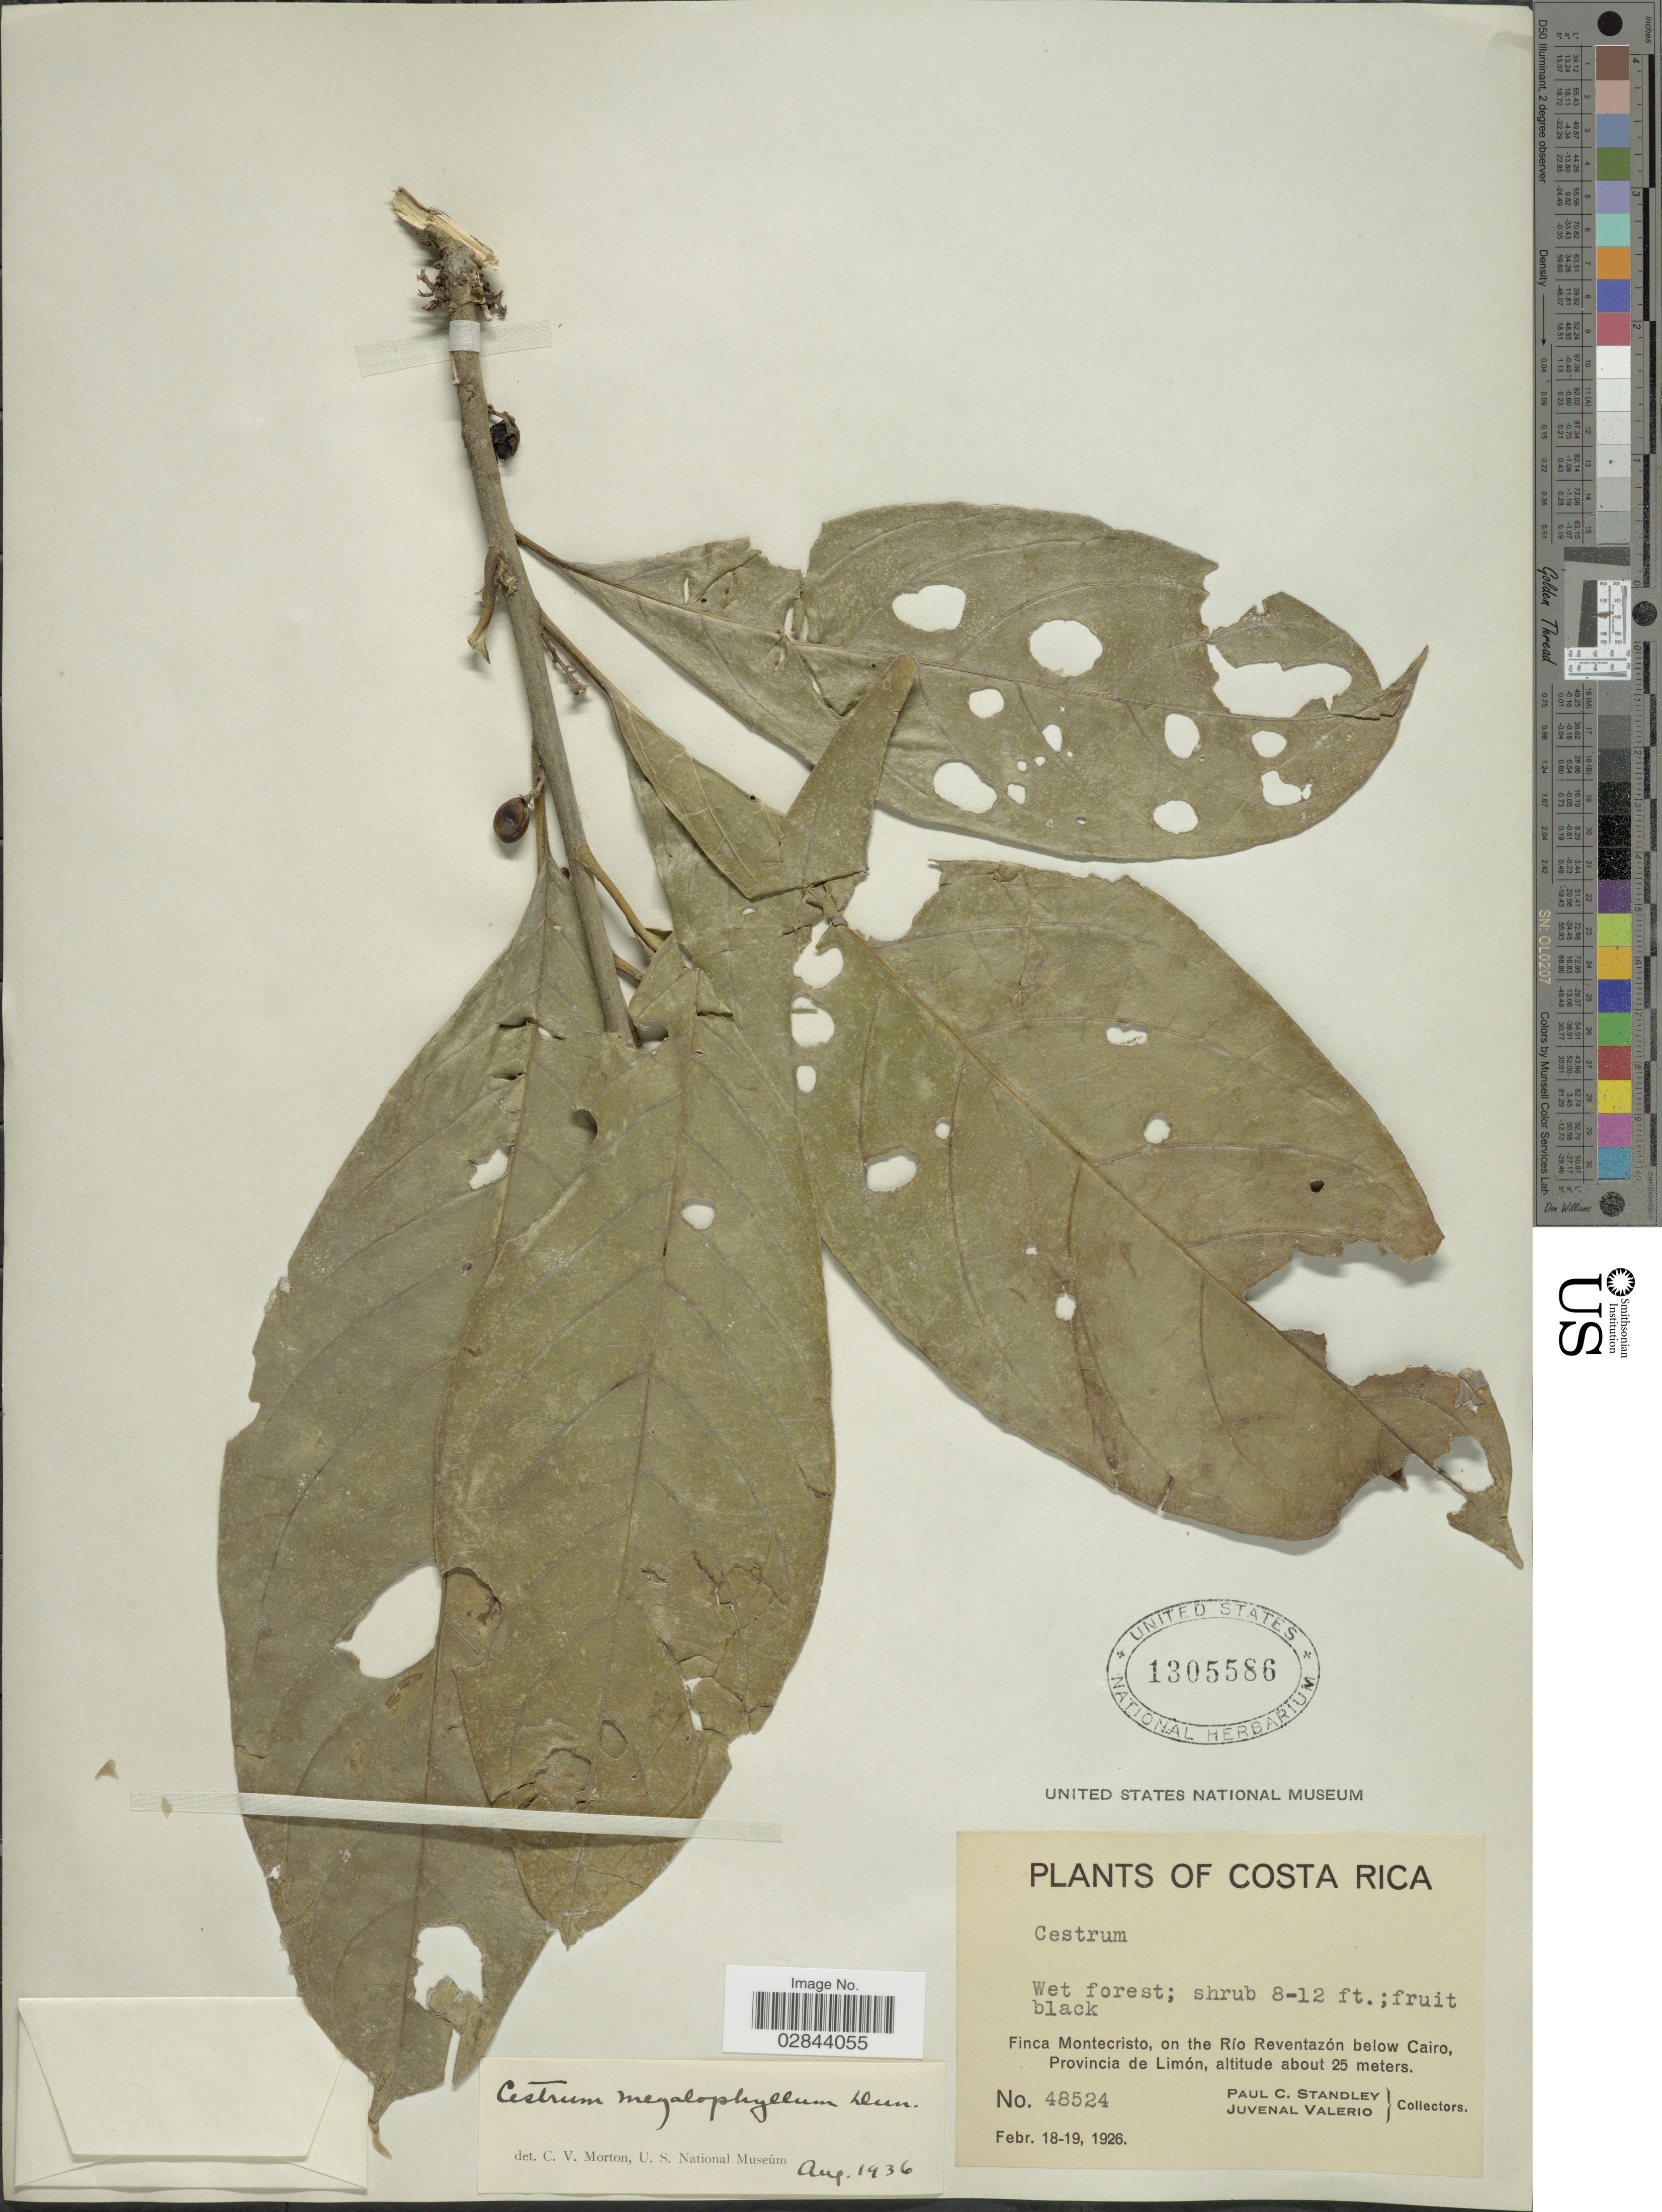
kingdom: Plantae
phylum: Tracheophyta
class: Magnoliopsida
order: Solanales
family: Solanaceae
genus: Cestrum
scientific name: Cestrum schlechtendahlii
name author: G. Don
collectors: P. C. Standley & J. Valerio R.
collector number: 48524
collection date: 1926-02-18/1926-02-19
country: Costa Rica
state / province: Limón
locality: Finca Montecristo, on the Río Reventazón below Cairo, Provincia de Limón.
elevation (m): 25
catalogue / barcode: US 1305586